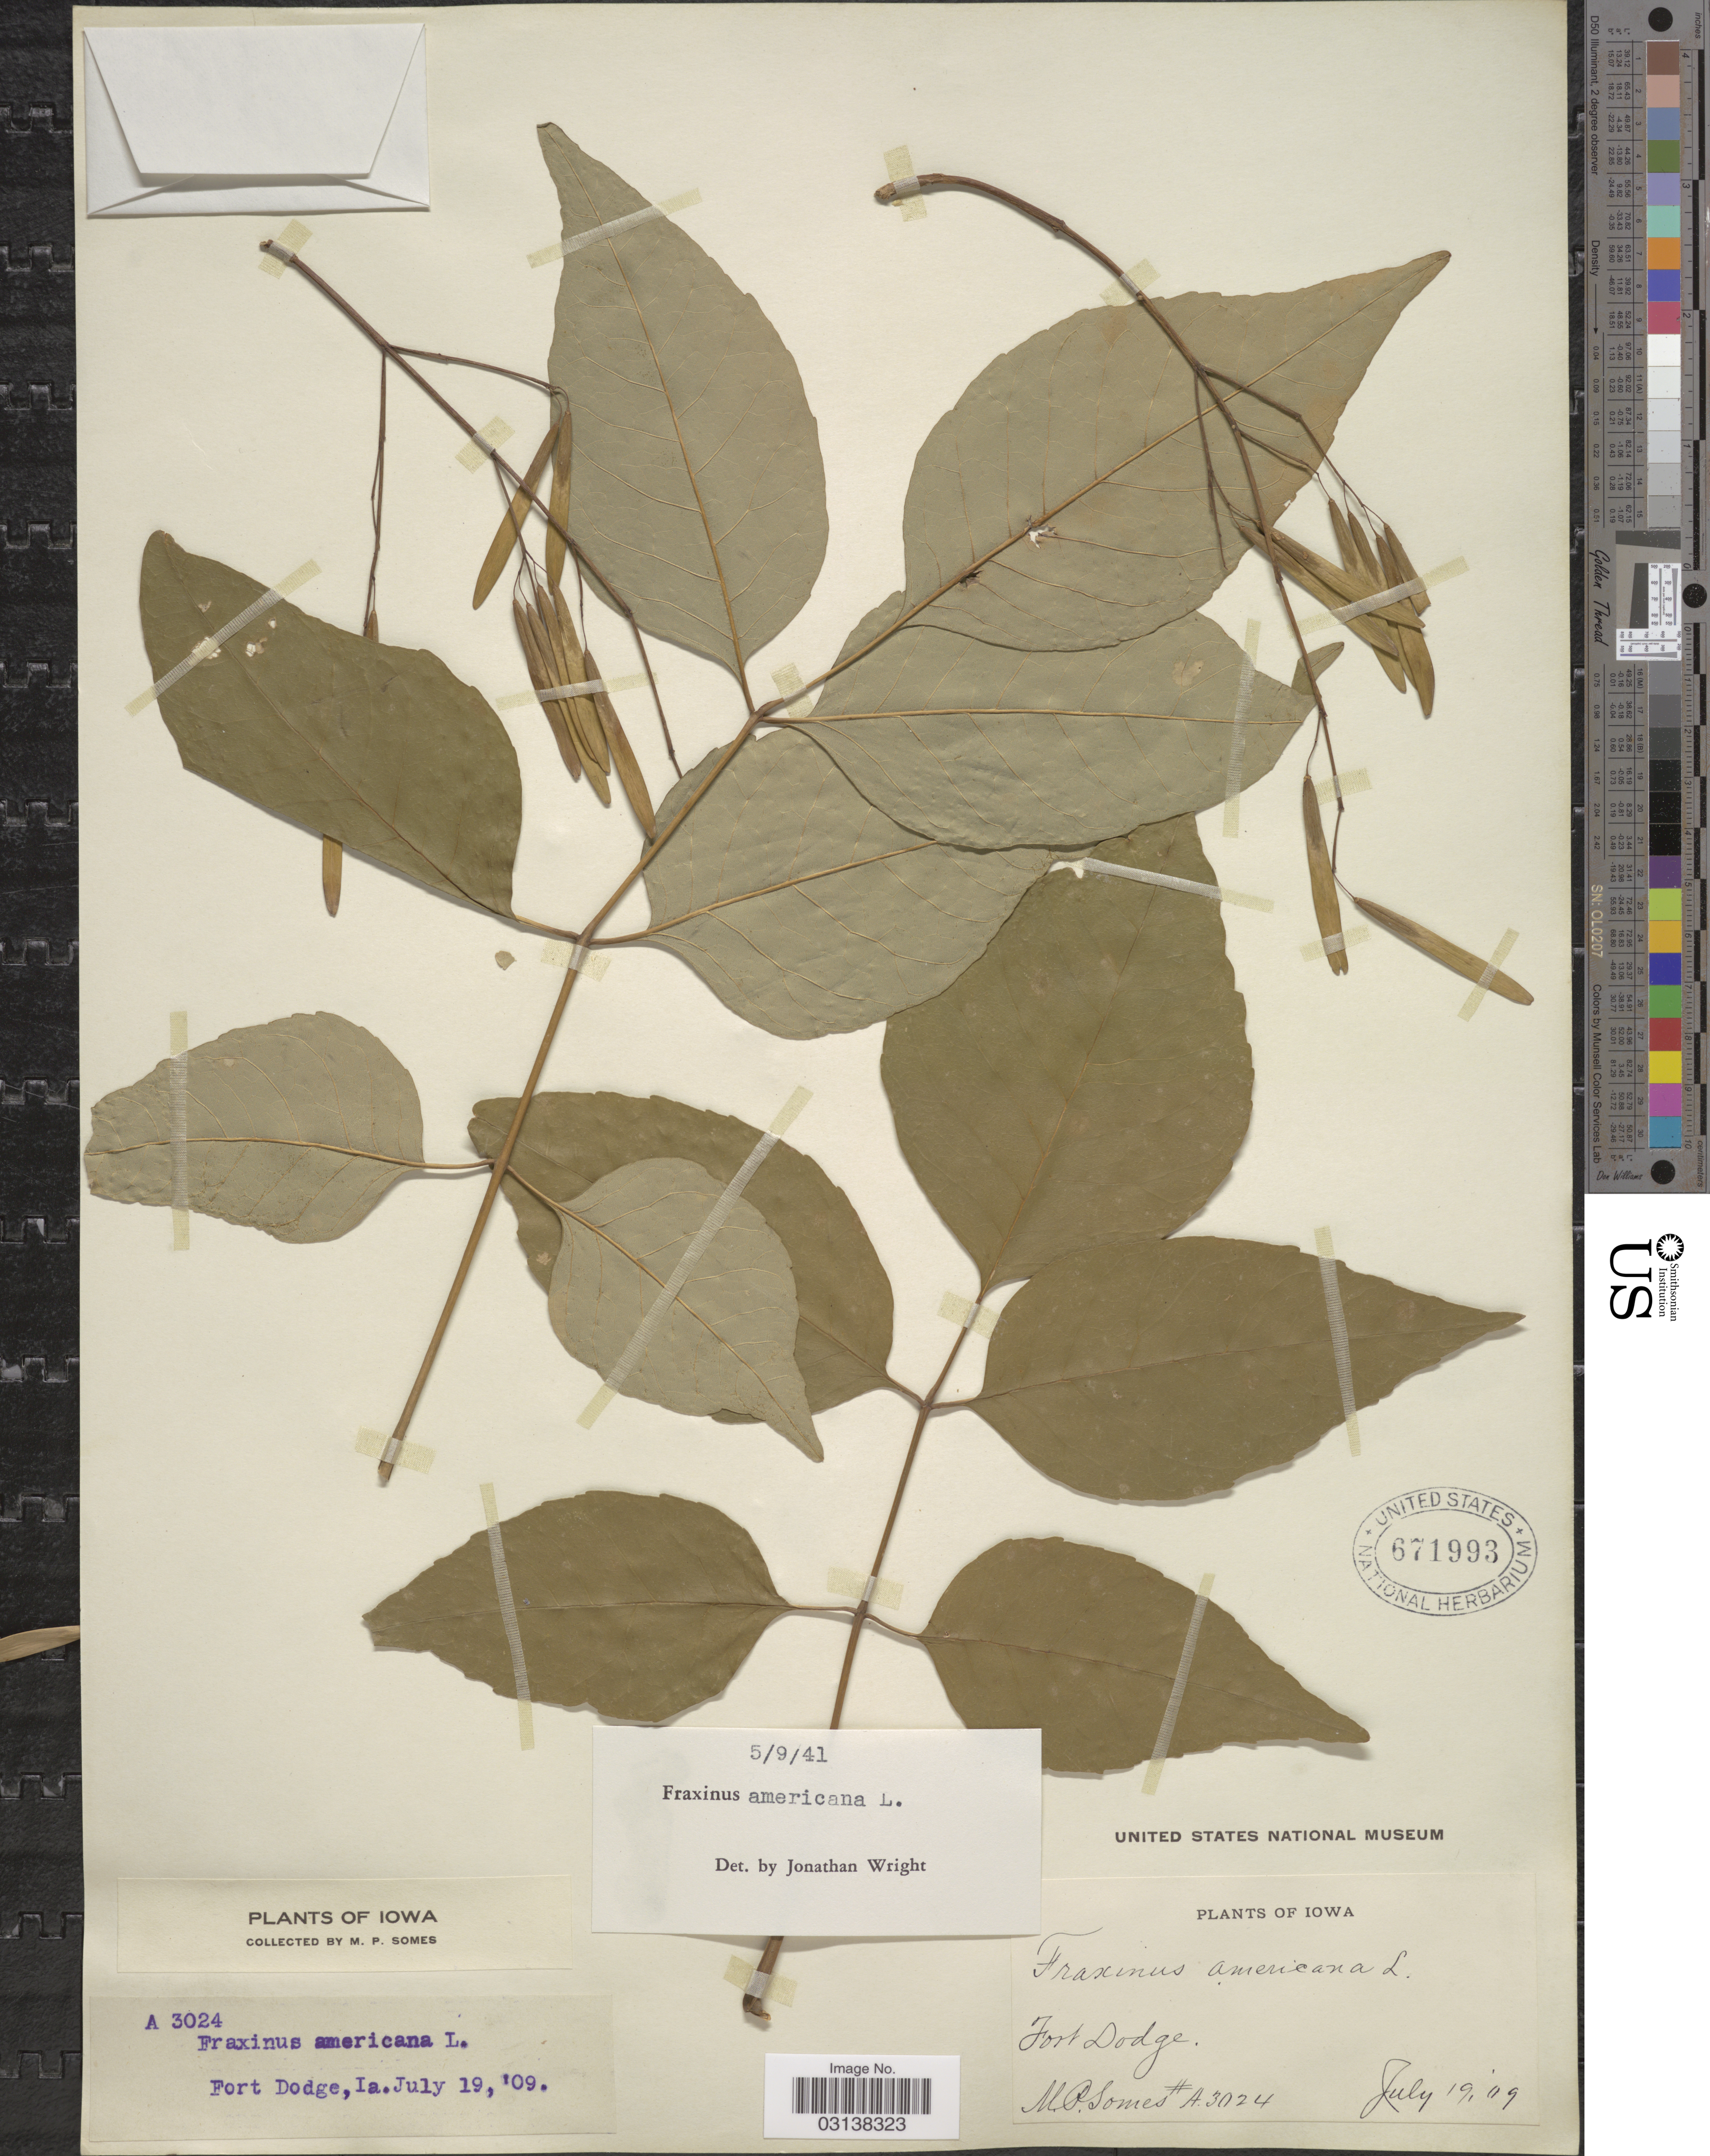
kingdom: Plantae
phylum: Tracheophyta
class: Magnoliopsida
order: Lamiales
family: Oleaceae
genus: Fraxinus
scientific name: Fraxinus americana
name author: L.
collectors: M. Somes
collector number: A 3024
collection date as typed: Transcribed d/m/y: 19/7/9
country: United States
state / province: Iowa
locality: Fort Dodge.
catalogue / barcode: US 671993